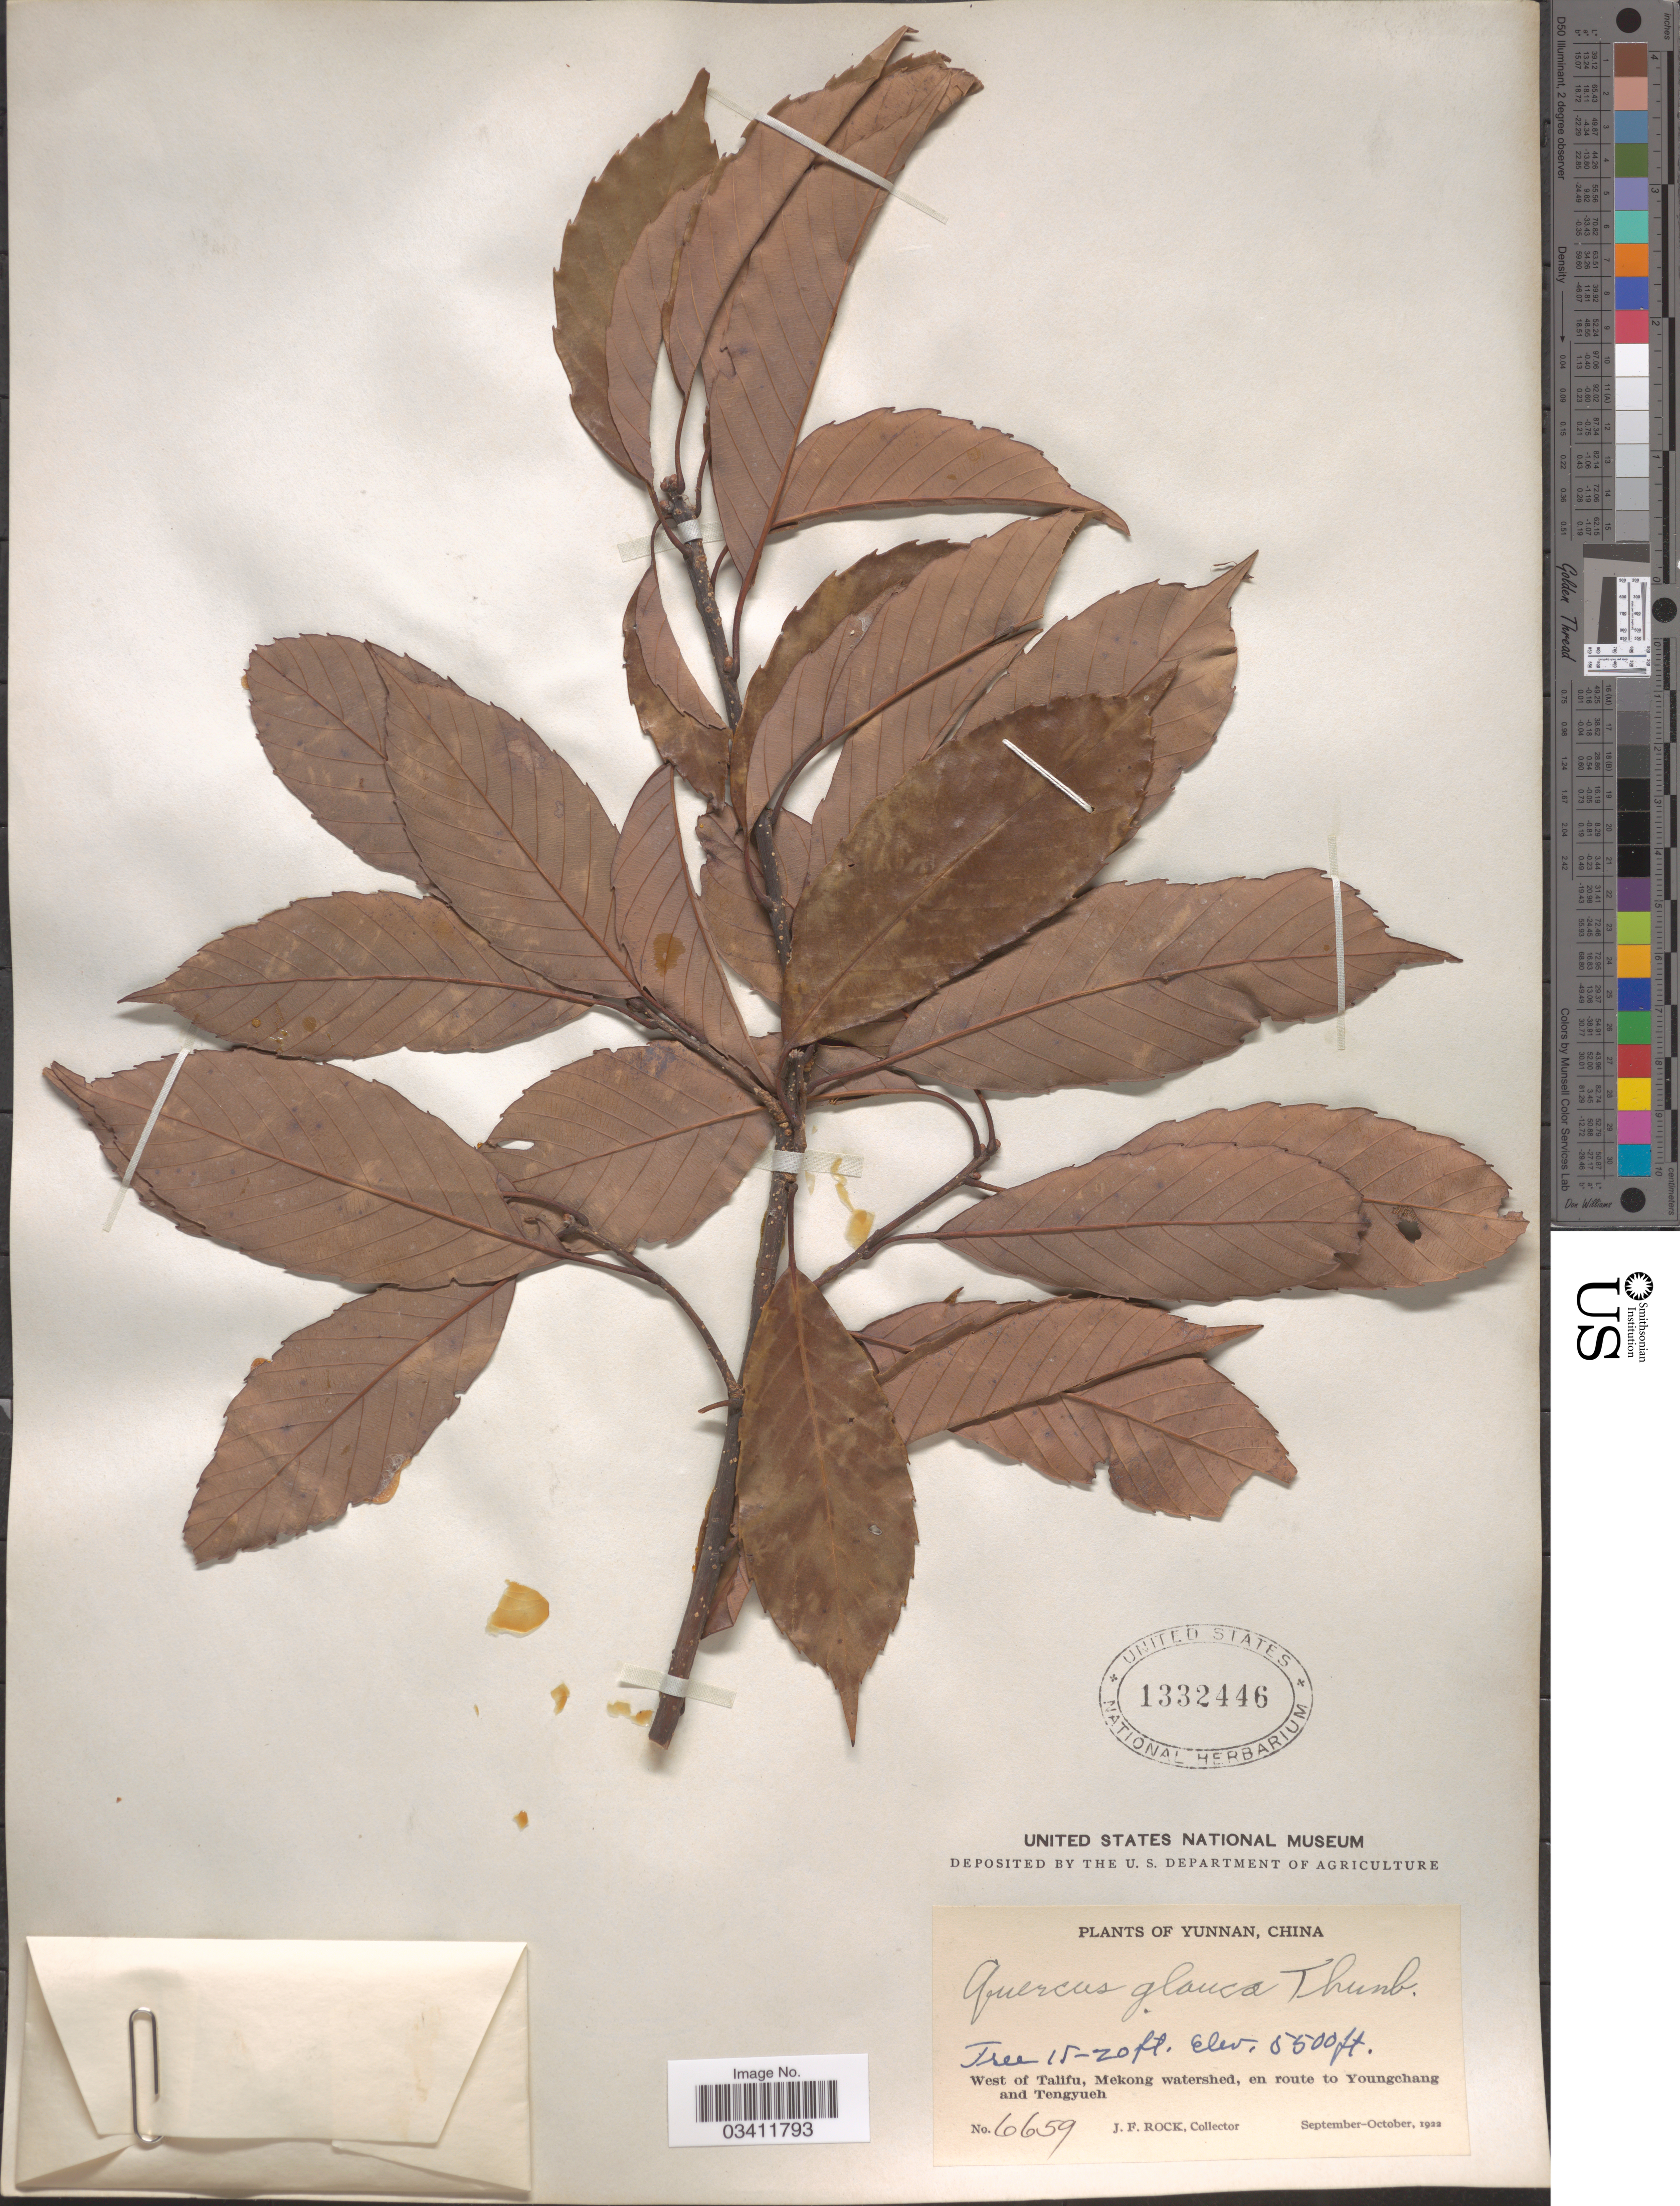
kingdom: Plantae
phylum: Tracheophyta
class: Magnoliopsida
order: Fagales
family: Fagaceae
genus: Quercus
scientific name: Quercus glauca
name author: Thunb.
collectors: J. Rock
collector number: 6659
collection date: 1922-09/1922-10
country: China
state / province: Yunnan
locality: West of Talifu, Mekong watershed, en route to Youngchang and Tengyueh.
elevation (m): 1676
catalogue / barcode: US 1332446